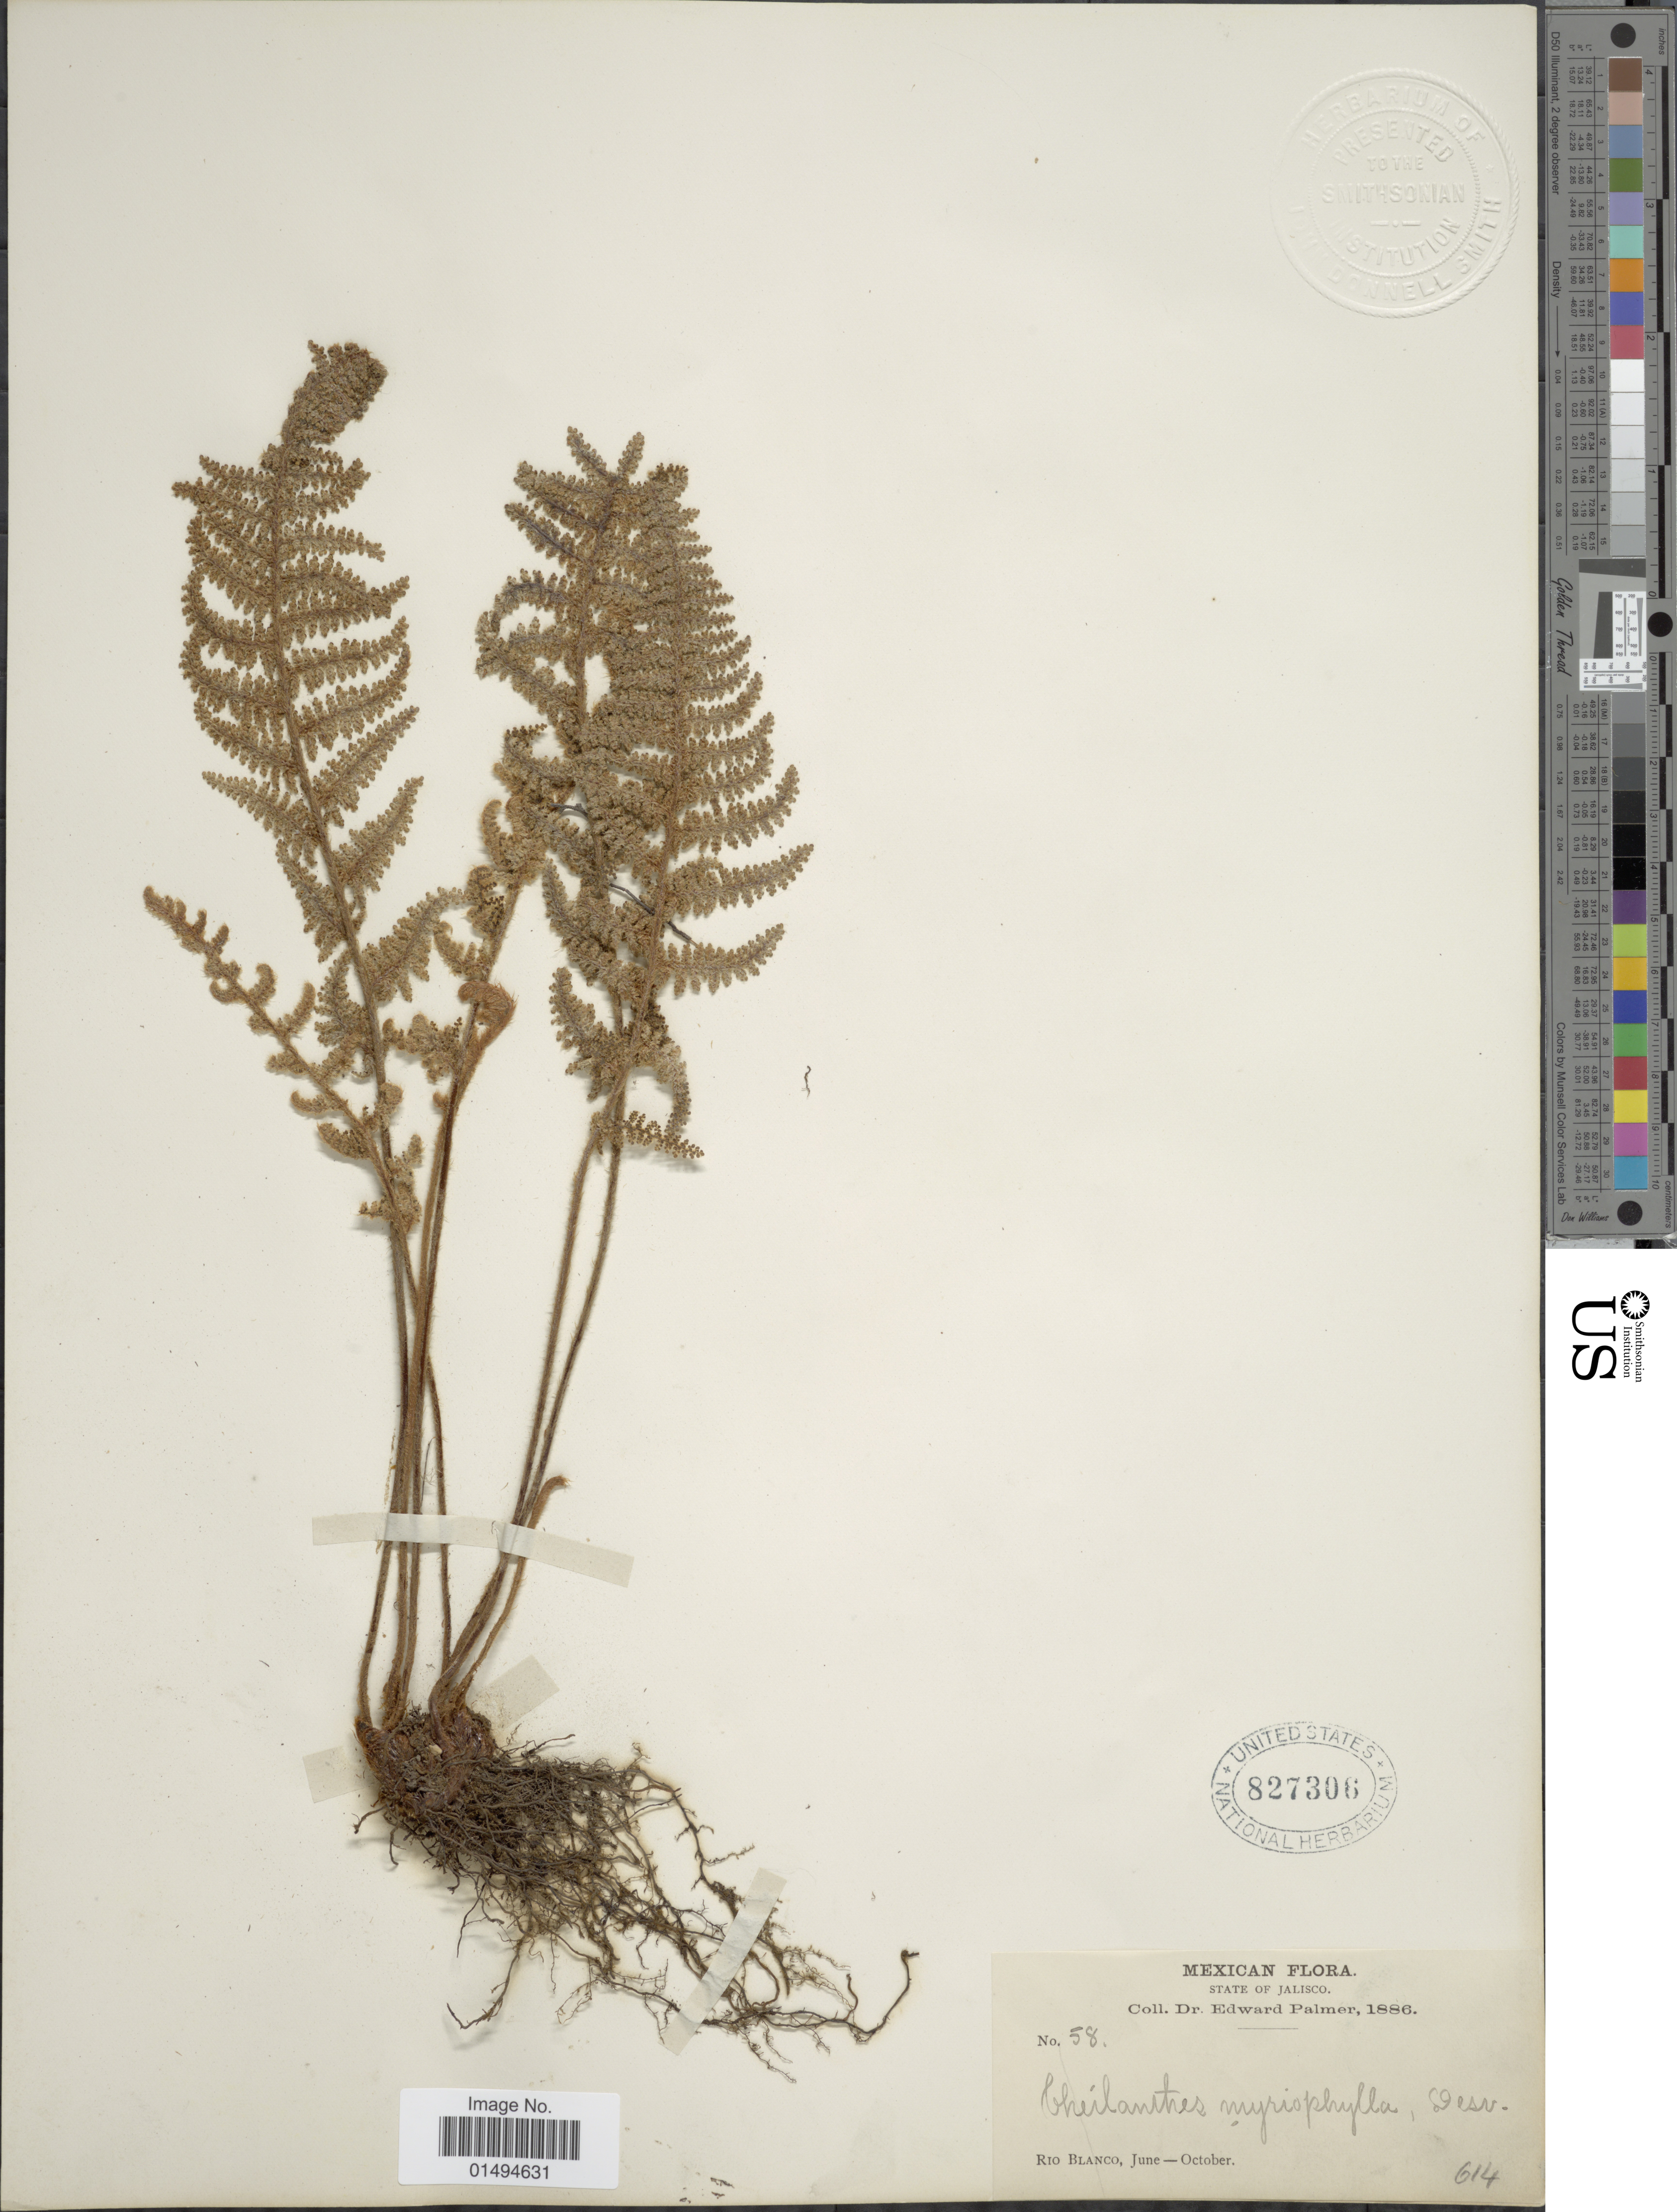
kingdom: Plantae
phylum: Tracheophyta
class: Polypodiopsida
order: Polypodiales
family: Pteridaceae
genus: Myriopteris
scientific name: Myriopteris myriophylla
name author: (Desv.) J. Sm.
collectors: E. Palmer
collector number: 58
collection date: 1886-06/1886-10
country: Mexico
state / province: Jalisco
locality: Rio Blanco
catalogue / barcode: US 827306